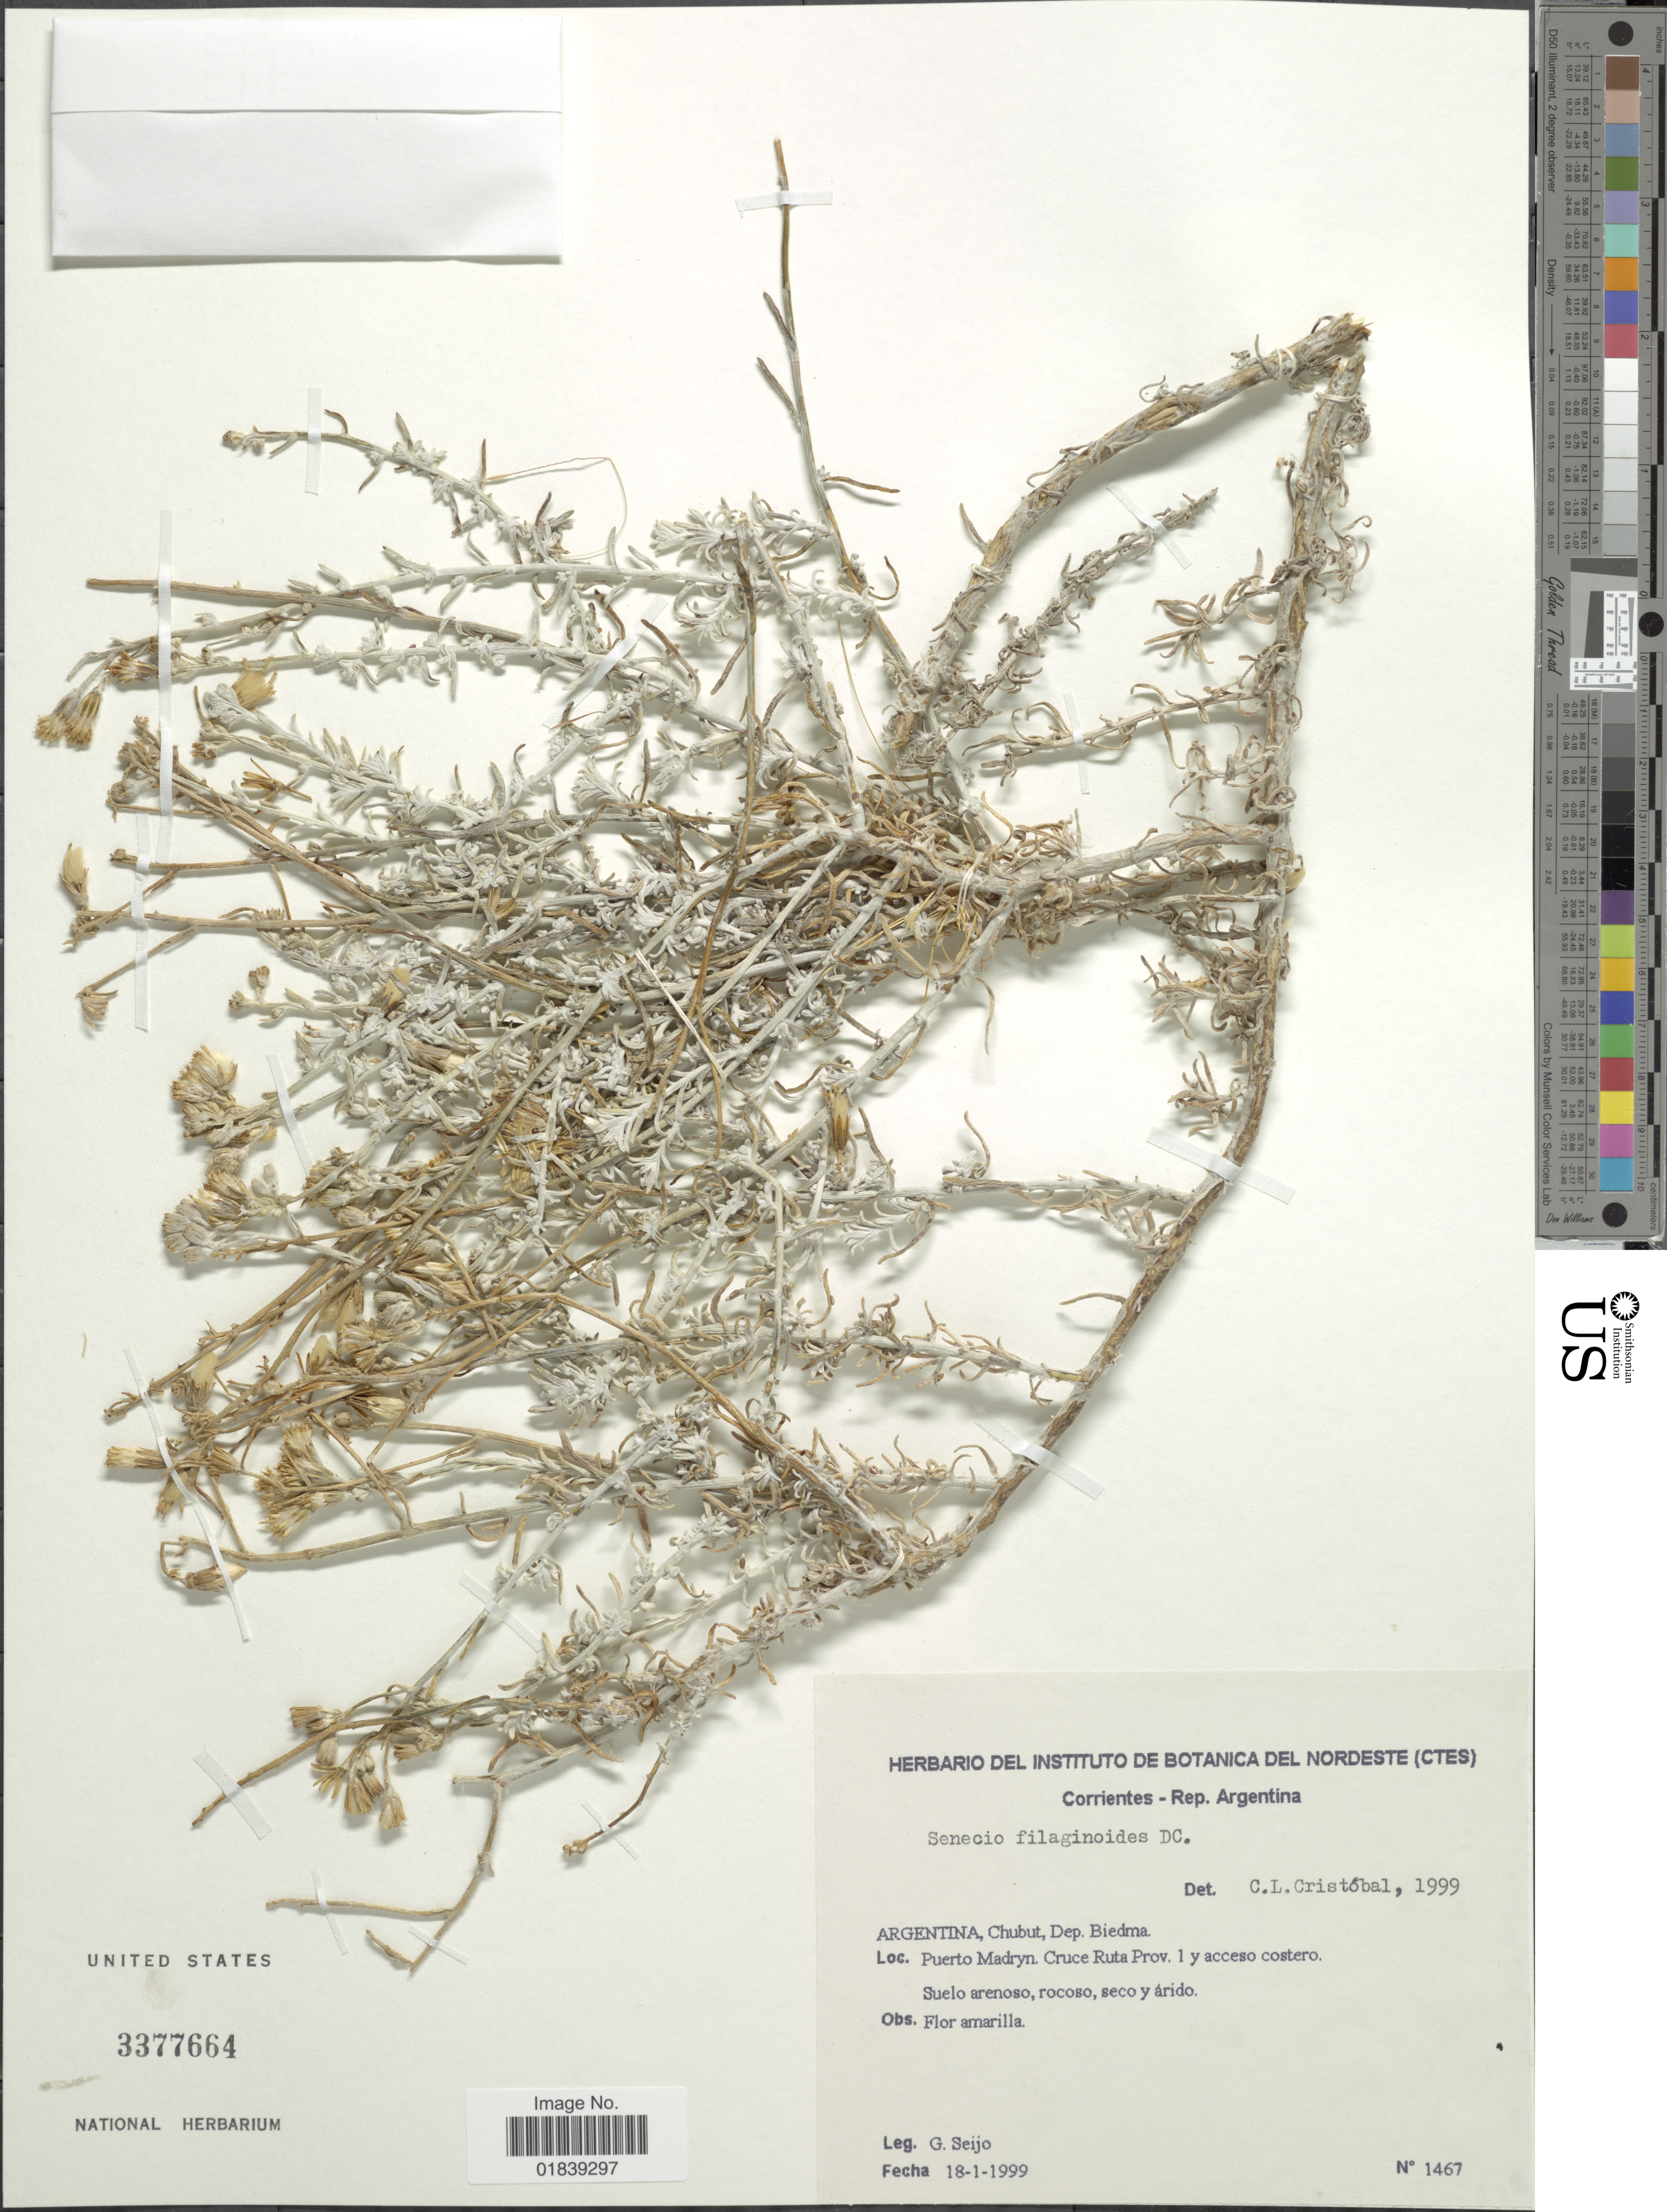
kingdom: Plantae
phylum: Tracheophyta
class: Magnoliopsida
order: Asterales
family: Asteraceae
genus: Senecio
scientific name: Senecio filaginoides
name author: DC.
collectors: G. Seijo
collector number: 1467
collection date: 1999-01-18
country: Argentina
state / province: Chubut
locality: Dep. Biedma, Puerto Madryn, Cruce Ruta Prov. 1 y acceso costero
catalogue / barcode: US 3377664